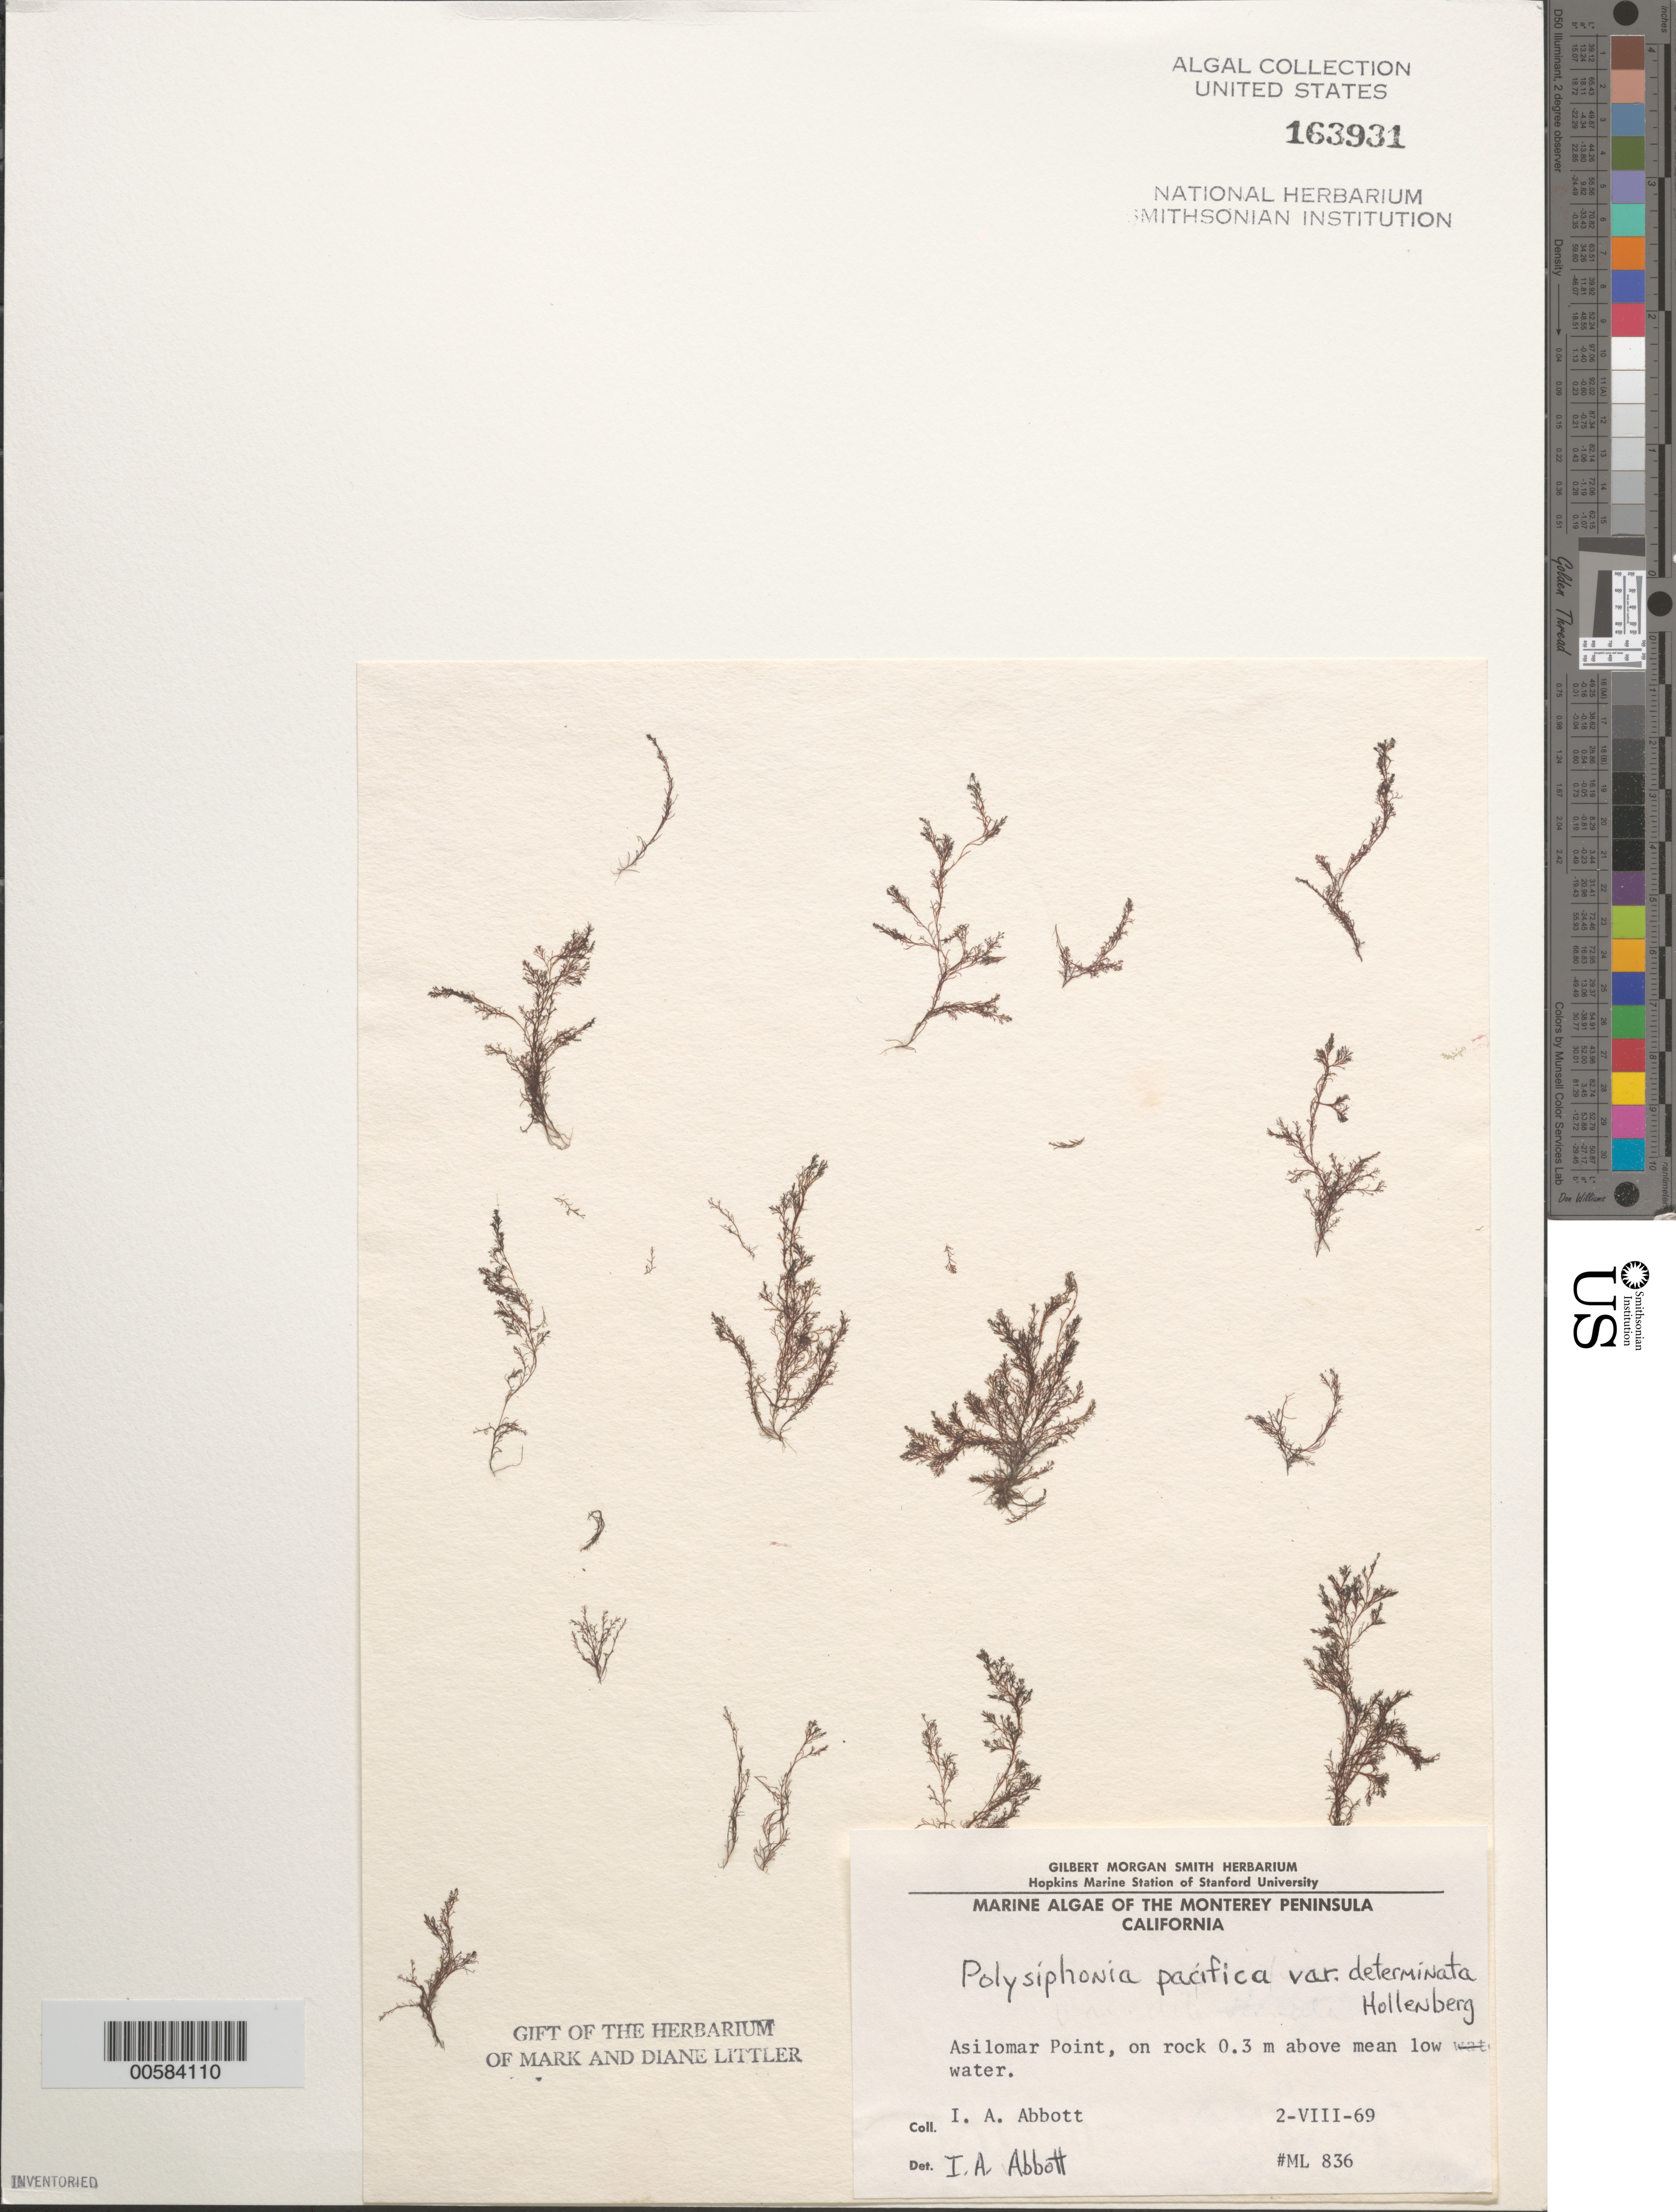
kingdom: Plantae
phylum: Rhodophyta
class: Florideophyceae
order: Ceramiales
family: Rhodomelaceae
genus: Polysiphonia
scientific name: Polysiphonia pacifica var. determinata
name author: Hollenb.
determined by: Abbott, Isabella A.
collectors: I. A. Abbott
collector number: ML 836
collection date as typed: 02 Aug 1969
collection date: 1969-08-02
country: United States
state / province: California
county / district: Monterey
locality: Asilomar Point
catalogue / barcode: US 163931